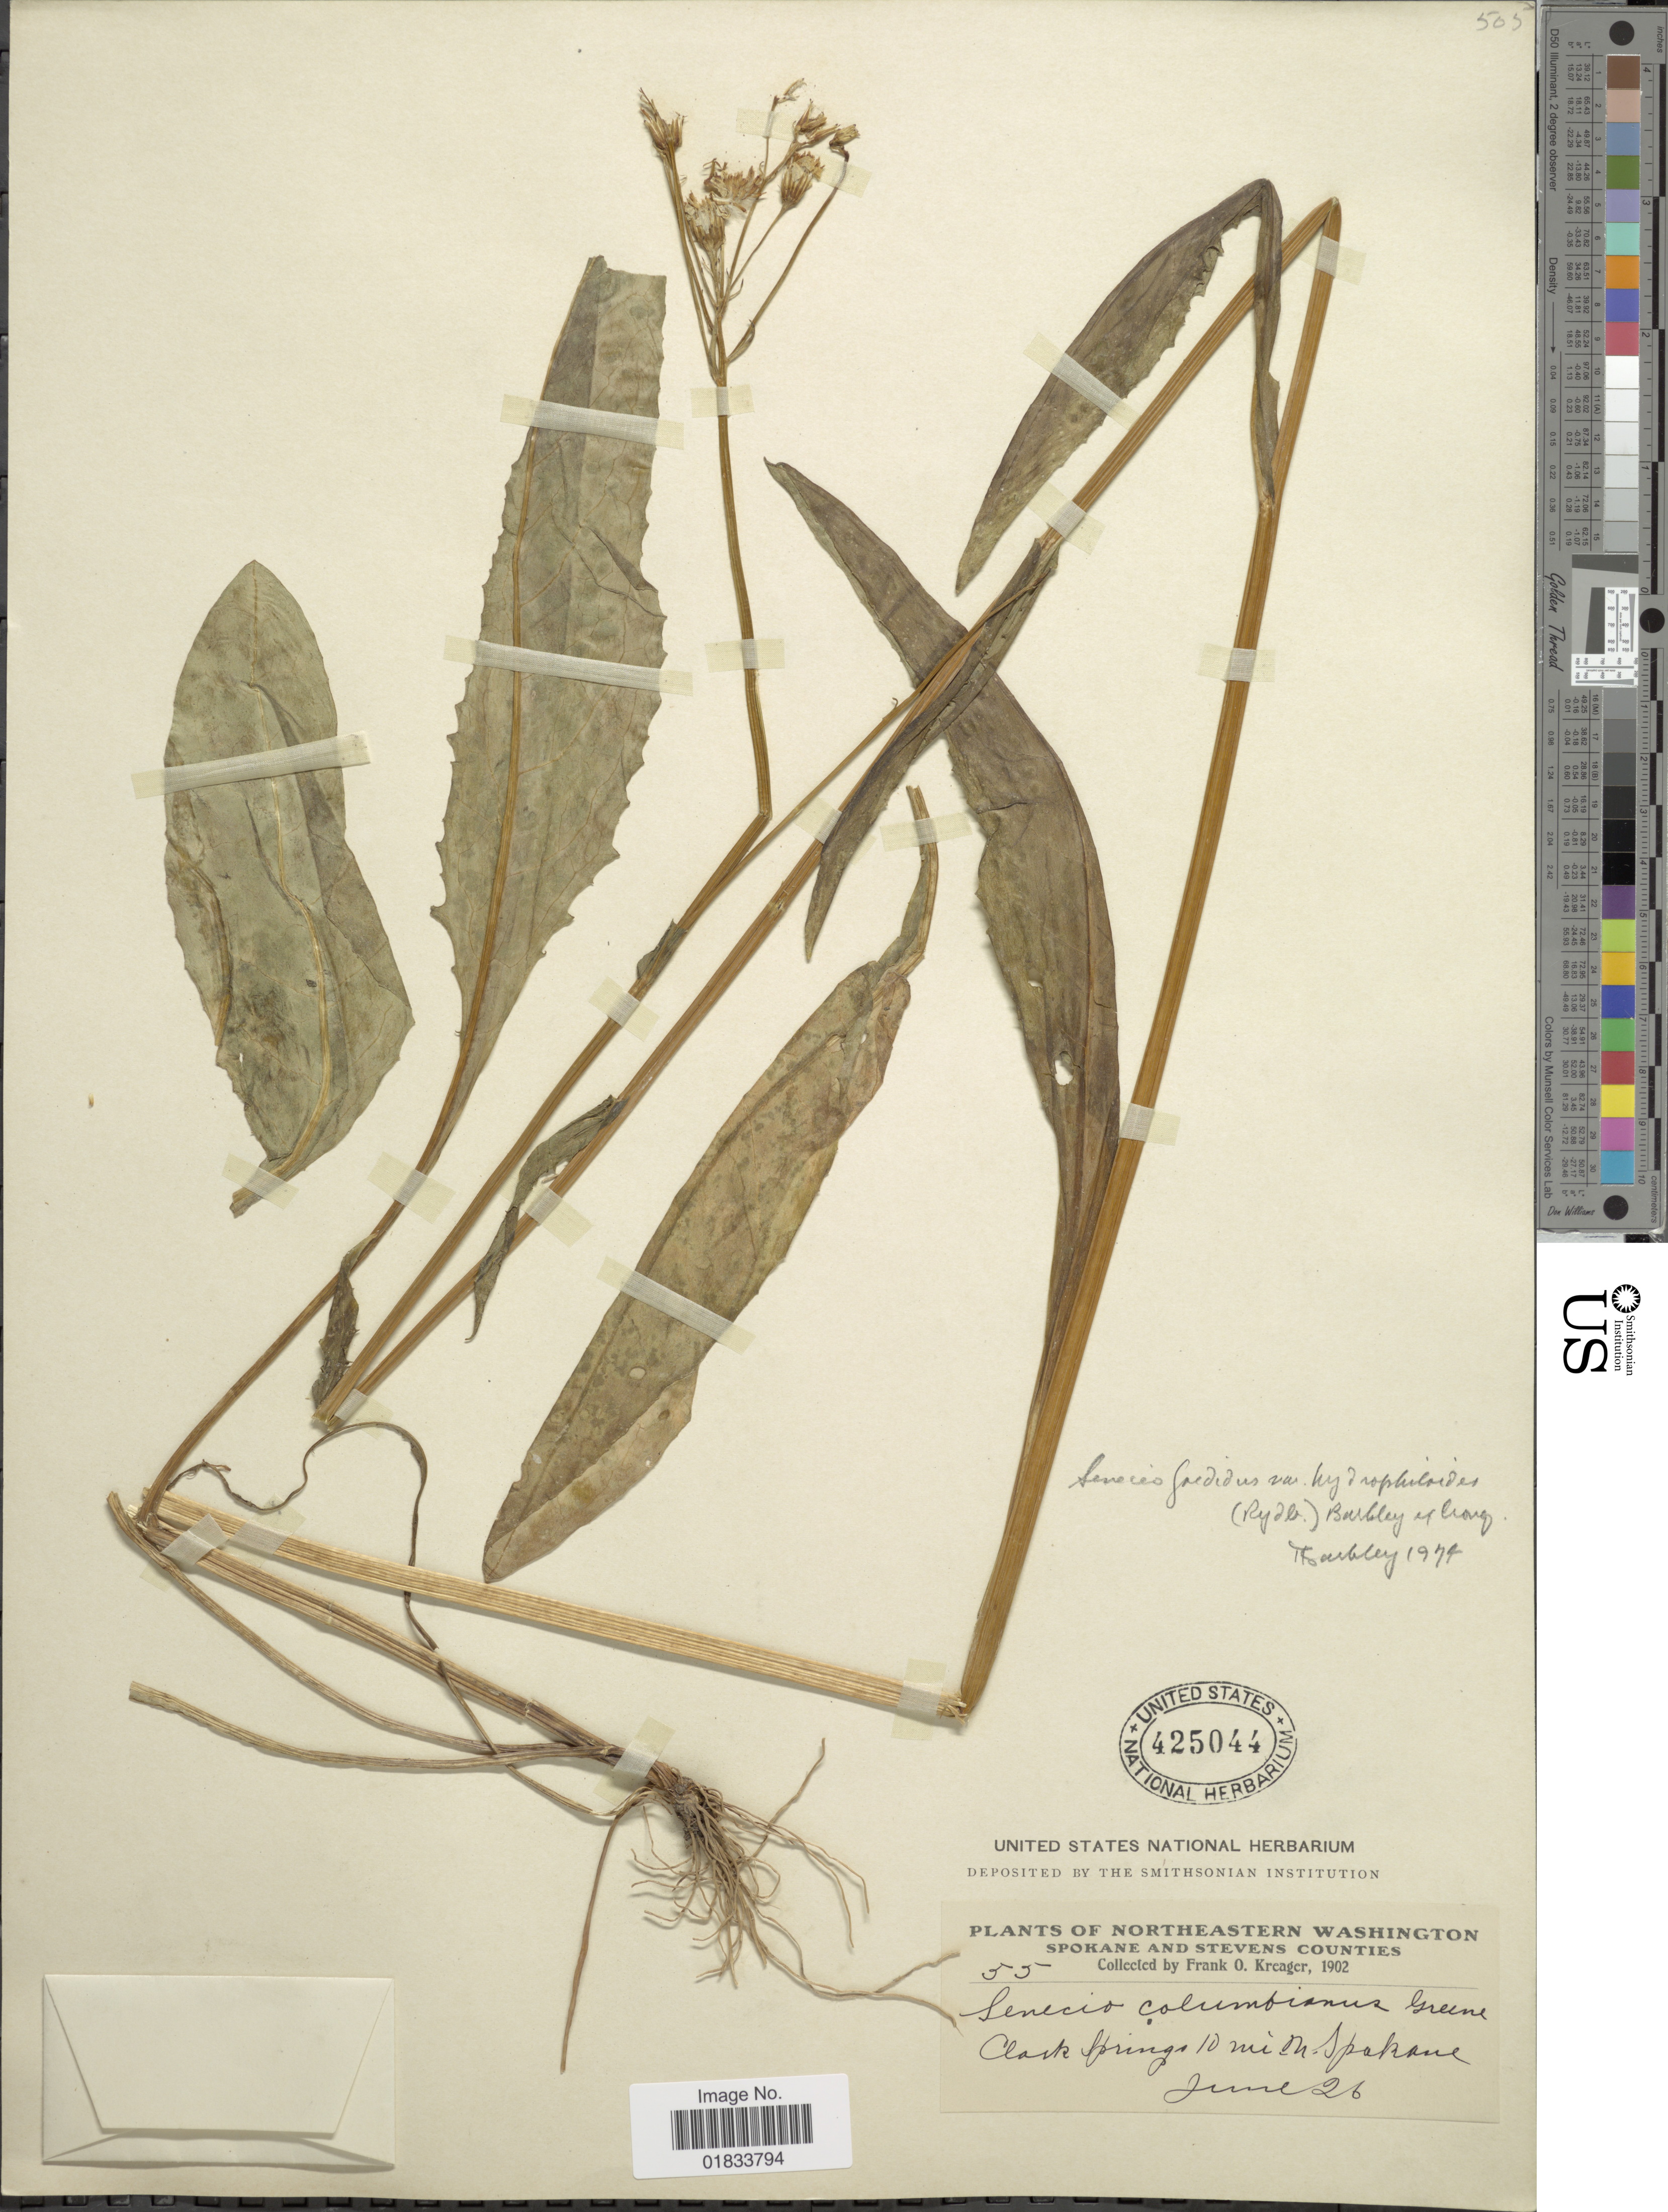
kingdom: Plantae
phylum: Tracheophyta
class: Magnoliopsida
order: Asterales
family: Asteraceae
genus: Senecio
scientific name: Senecio hydrophiloides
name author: Rydb.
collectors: F. Kreager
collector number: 55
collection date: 1902-06-26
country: United States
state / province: Washington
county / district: Spokane / Stevens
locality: Northeastern Washington, Spokane and Stevens Counties, Clark Springs, 10 mi n. of Spokane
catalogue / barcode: US 425044